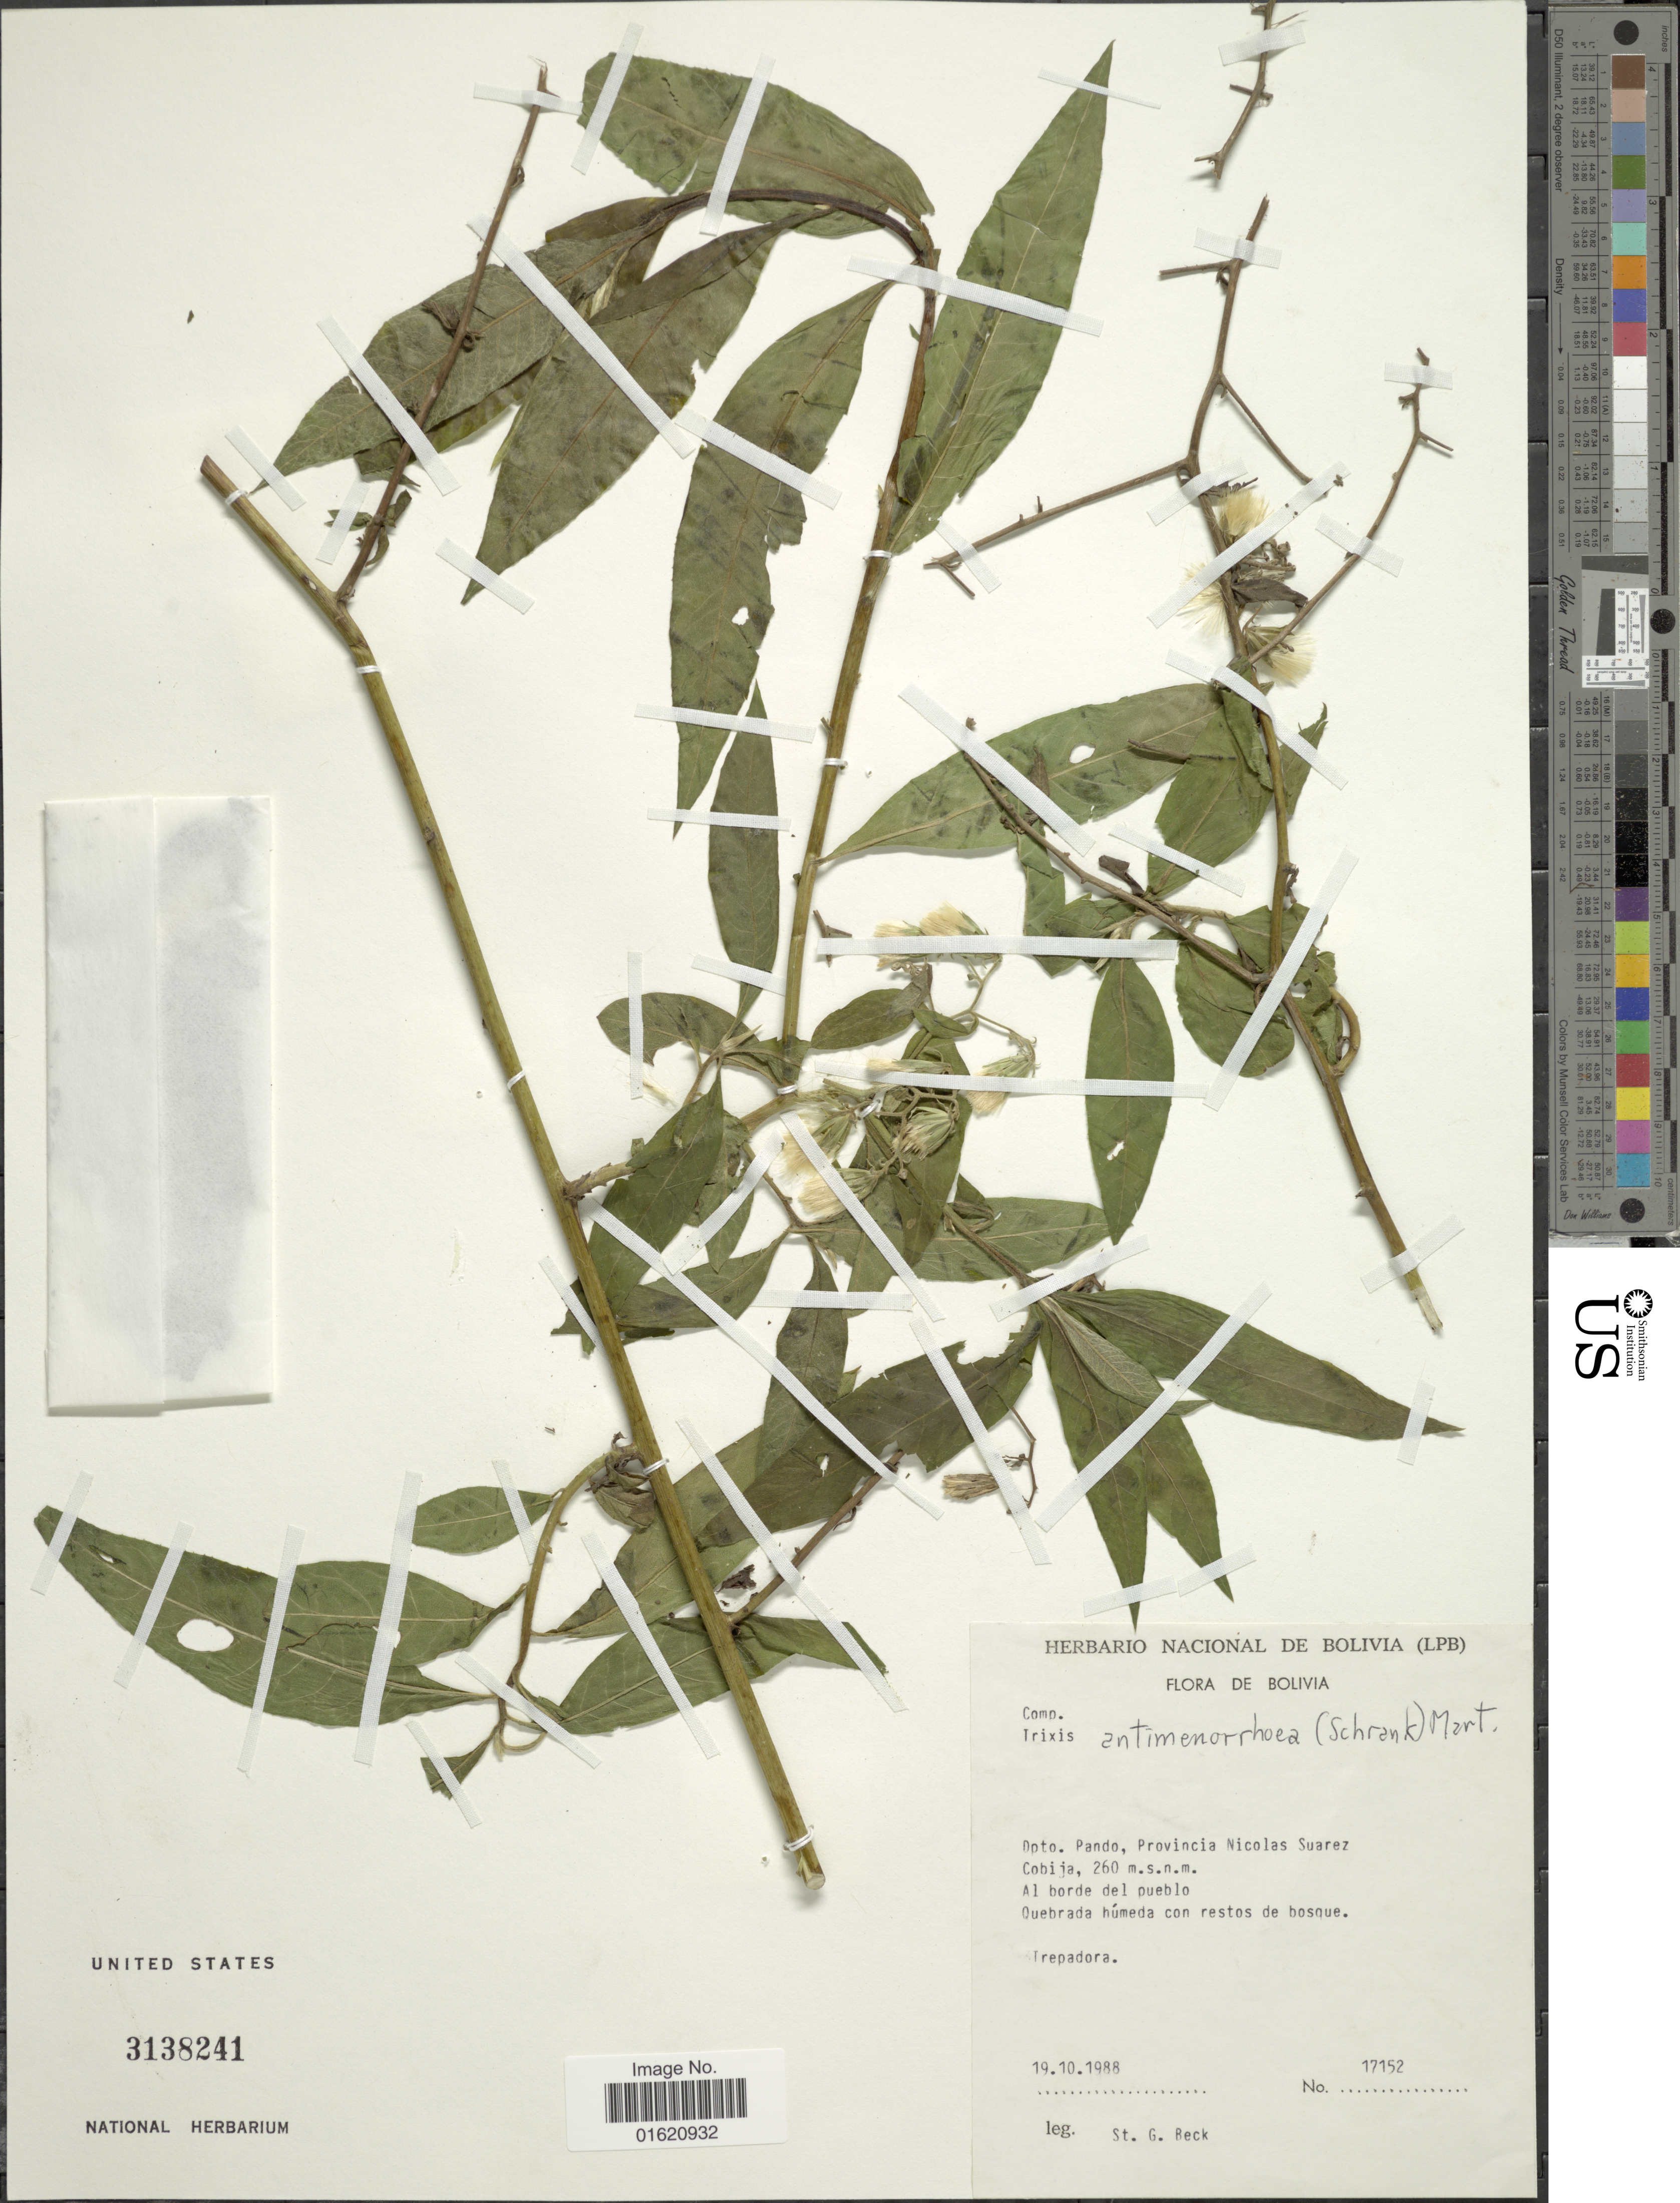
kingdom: Plantae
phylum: Tracheophyta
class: Magnoliopsida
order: Asterales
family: Asteraceae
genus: Trixis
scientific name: Trixis antimenorrhoea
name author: (Schrank) Mart. ex Kuntze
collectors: S. G. Beck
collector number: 17152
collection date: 1988-10-19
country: Bolivia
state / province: Pando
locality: Provincia Nicolas Suares, Cobija, al borde del pueblo, quebrada húmedo con restos de bosque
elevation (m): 260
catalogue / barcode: US 3138241